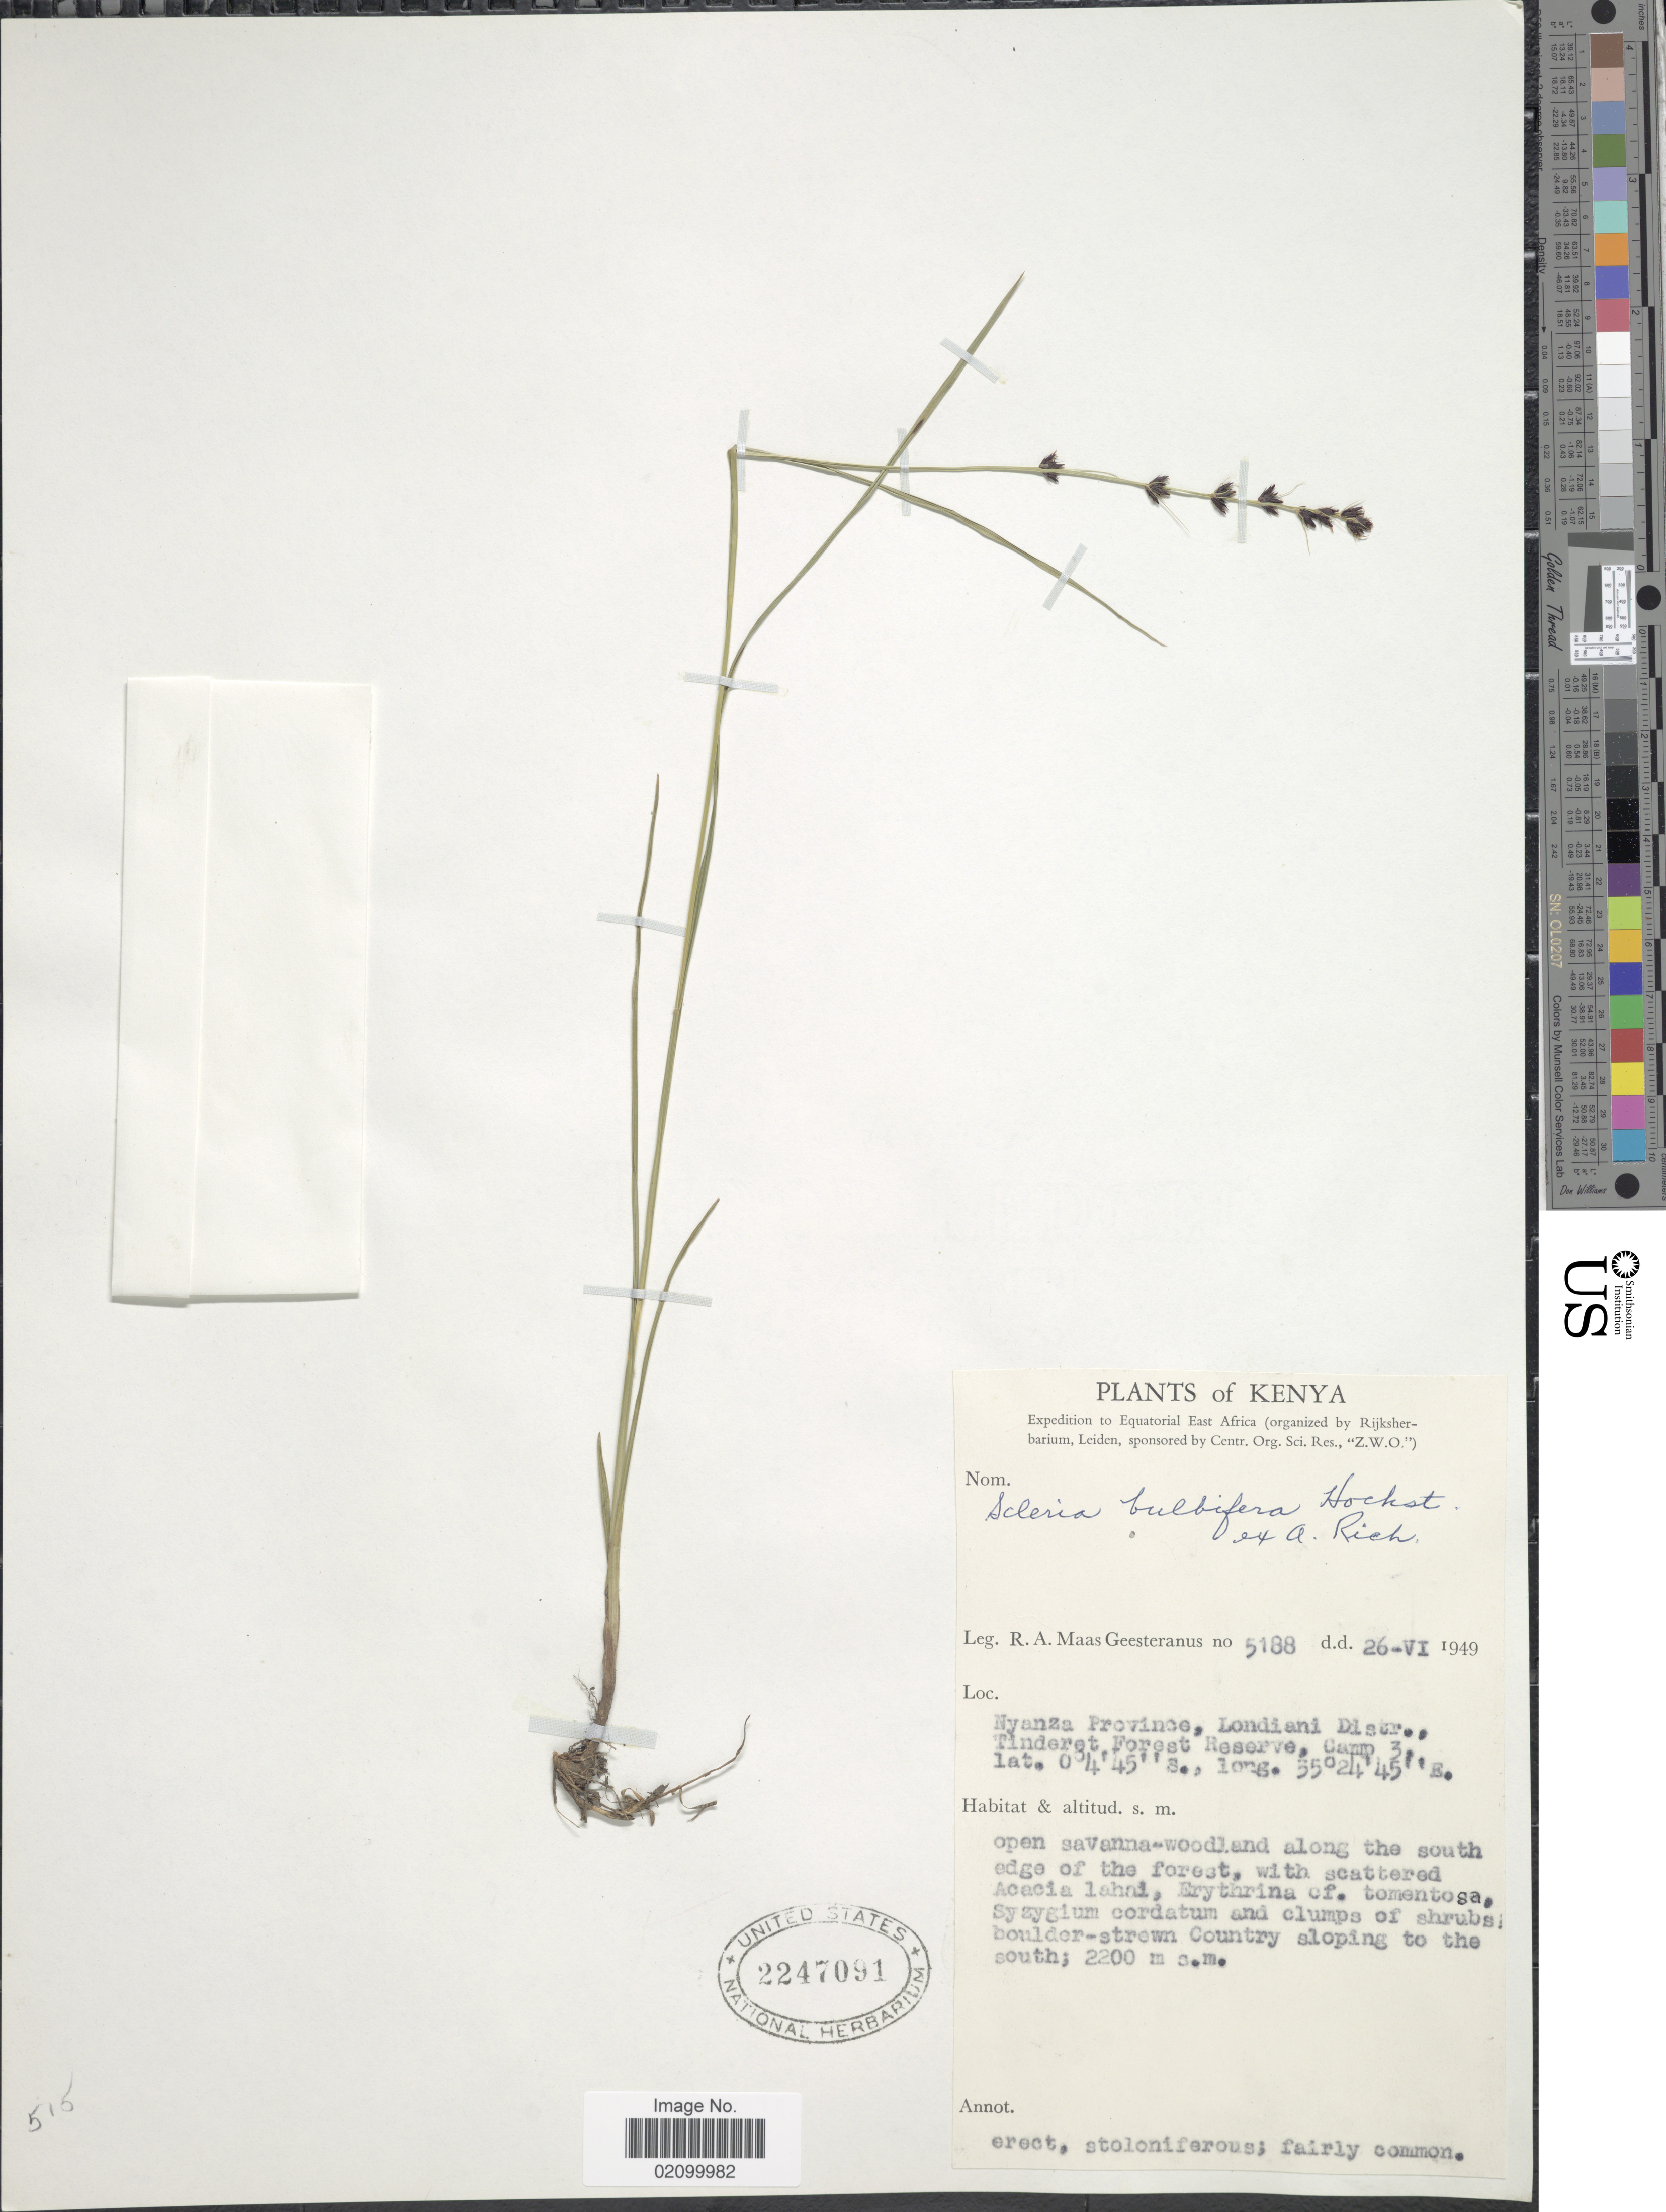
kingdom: Plantae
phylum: Tracheophyta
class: Liliopsida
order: Poales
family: Cyperaceae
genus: Scleria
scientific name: Scleria bulbifera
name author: Hochst. ex A. Rich.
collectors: R. A. Maas Geesteranus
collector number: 5188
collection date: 1949-06-26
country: Kenya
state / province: Kericho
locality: Nyanza Province, Londiani Distr., Tinderet Forest Reserve, Camp 3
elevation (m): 2200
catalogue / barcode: US 2249091